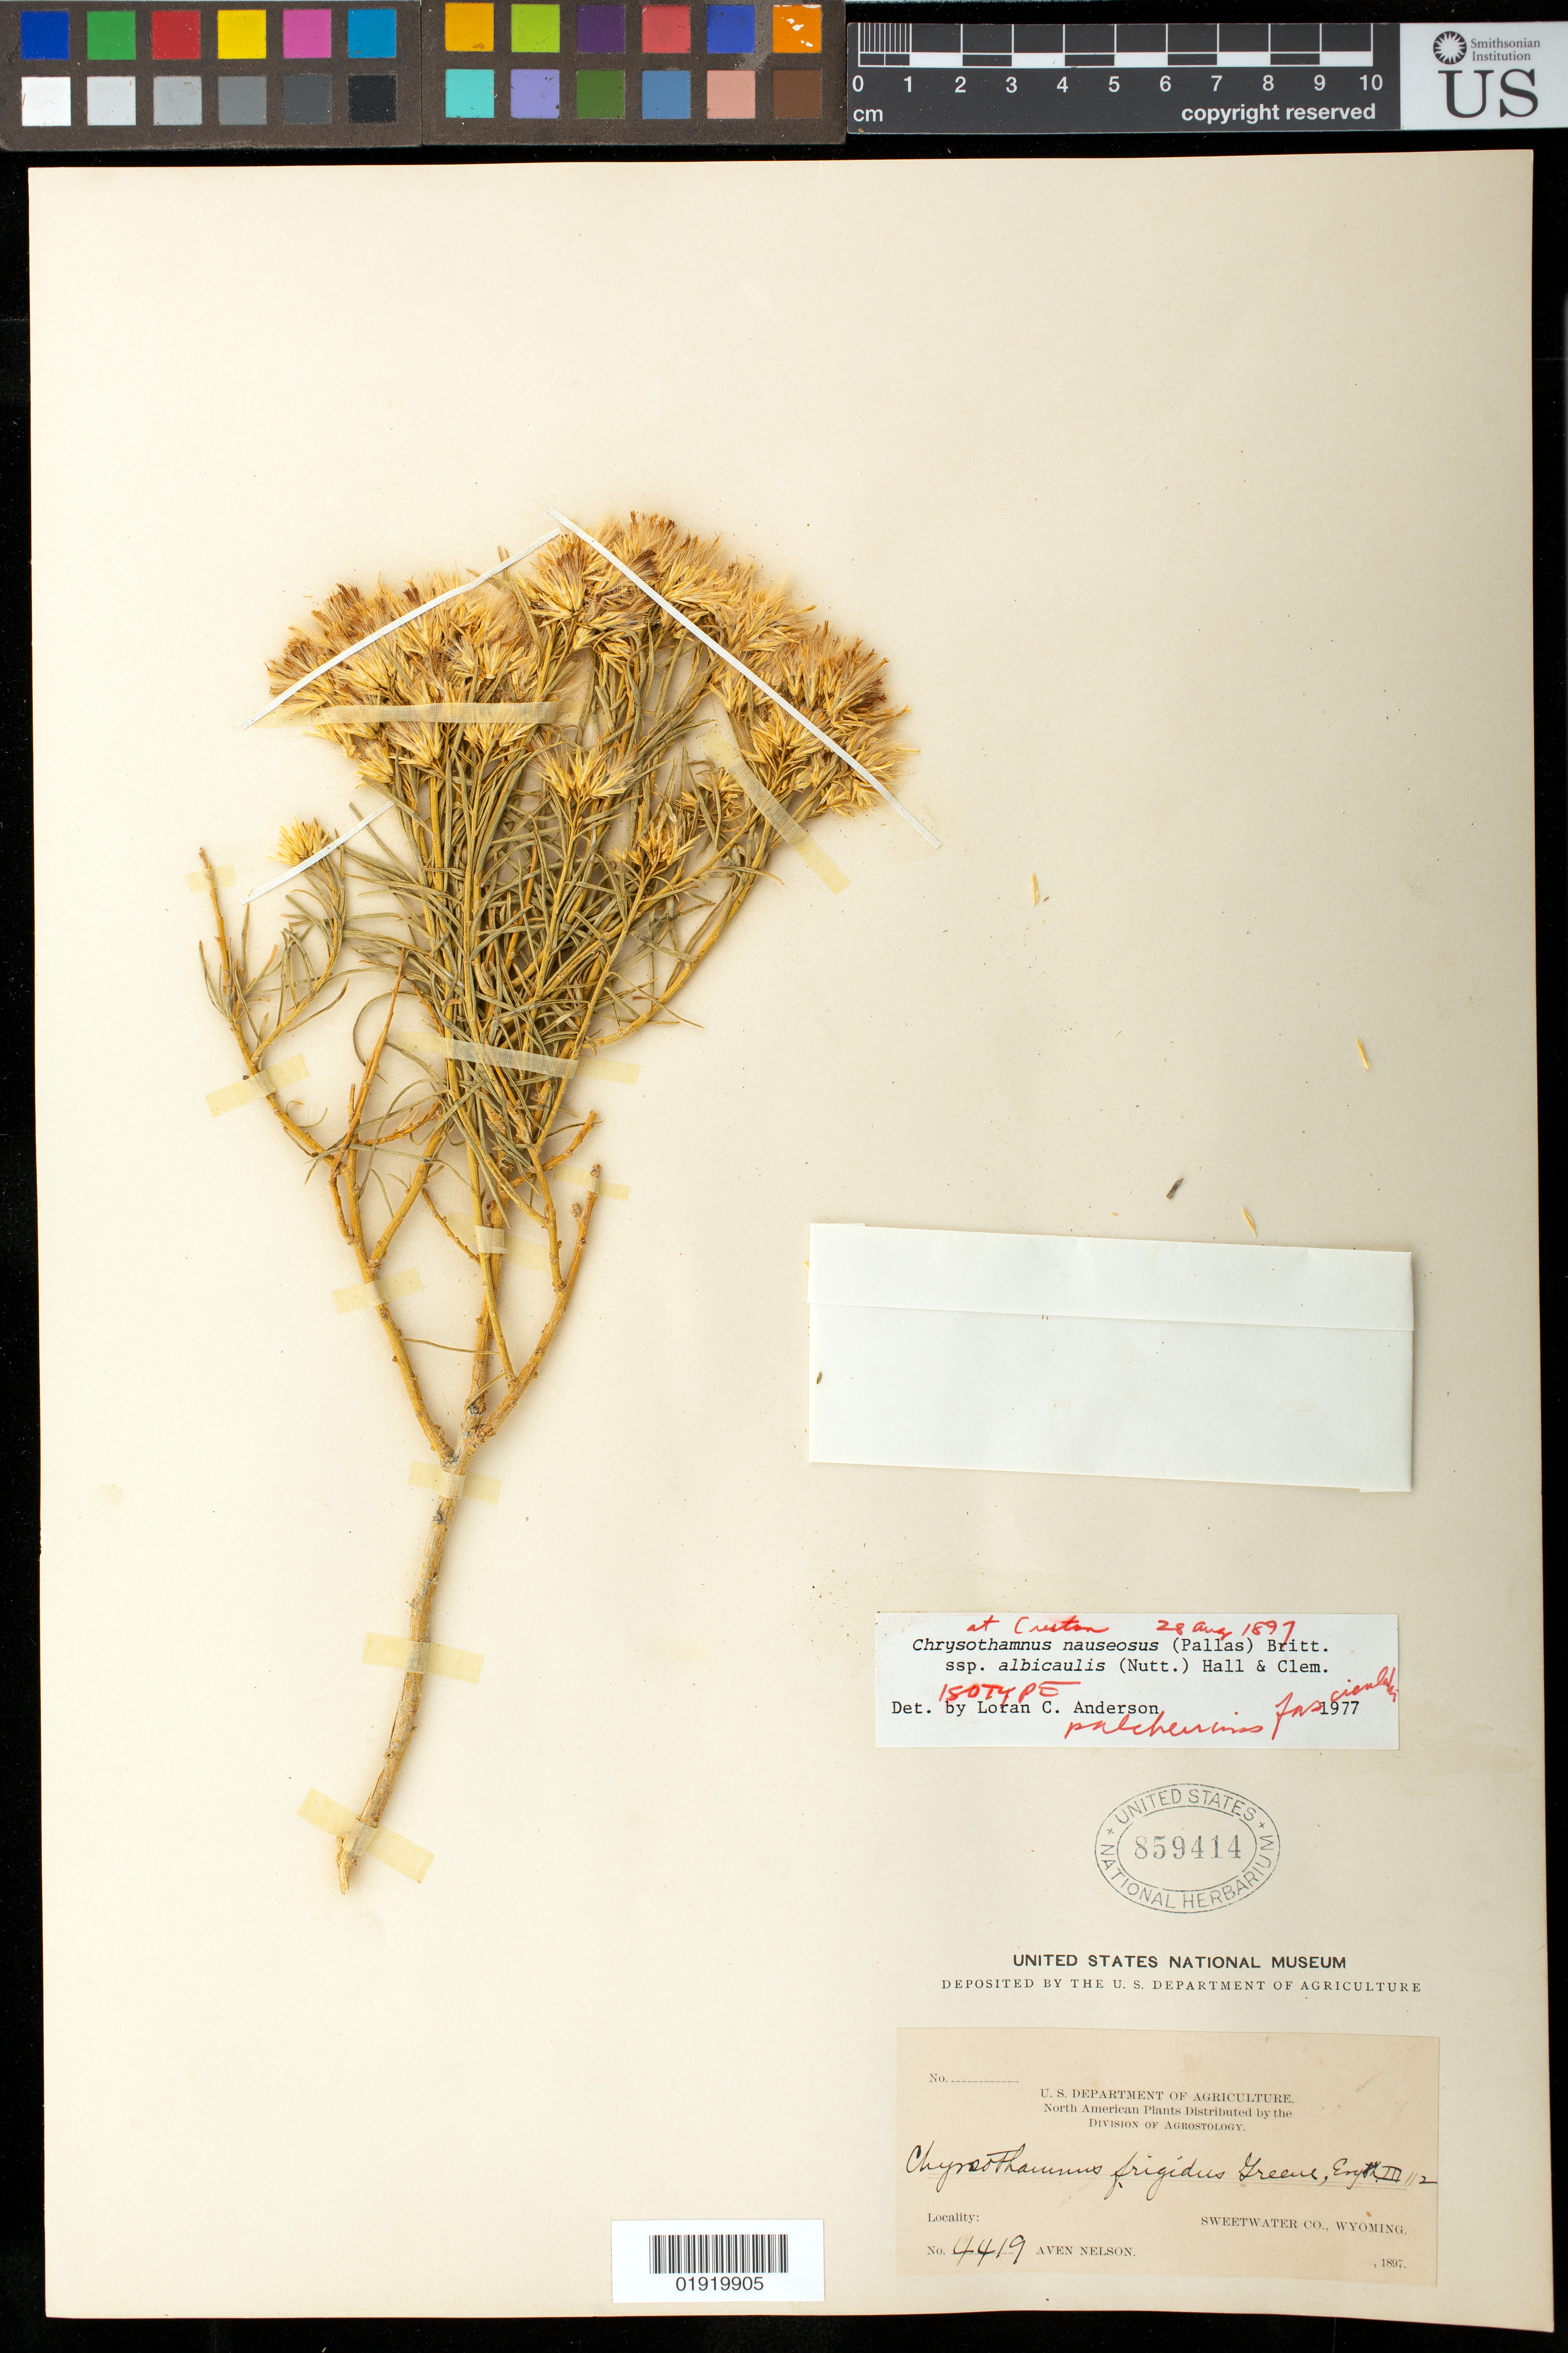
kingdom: Plantae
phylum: Tracheophyta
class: Magnoliopsida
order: Asterales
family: Asteraceae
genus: Chrysothamnus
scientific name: Chrysothamnus pulcherrimus var. fasciculatus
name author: A. Nelson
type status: Isosyntype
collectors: A. Nelson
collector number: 4419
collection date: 1897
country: United States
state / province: Wyoming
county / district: Sweetwater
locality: Sweetwater Co., Wyoming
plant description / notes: Protologue, "First collected in 1894 on Boulder creek, August 26, no. 1120; in 1897 at Creston, August 28, no. 4419 and distributed as C. speciosus"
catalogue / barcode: US 859414